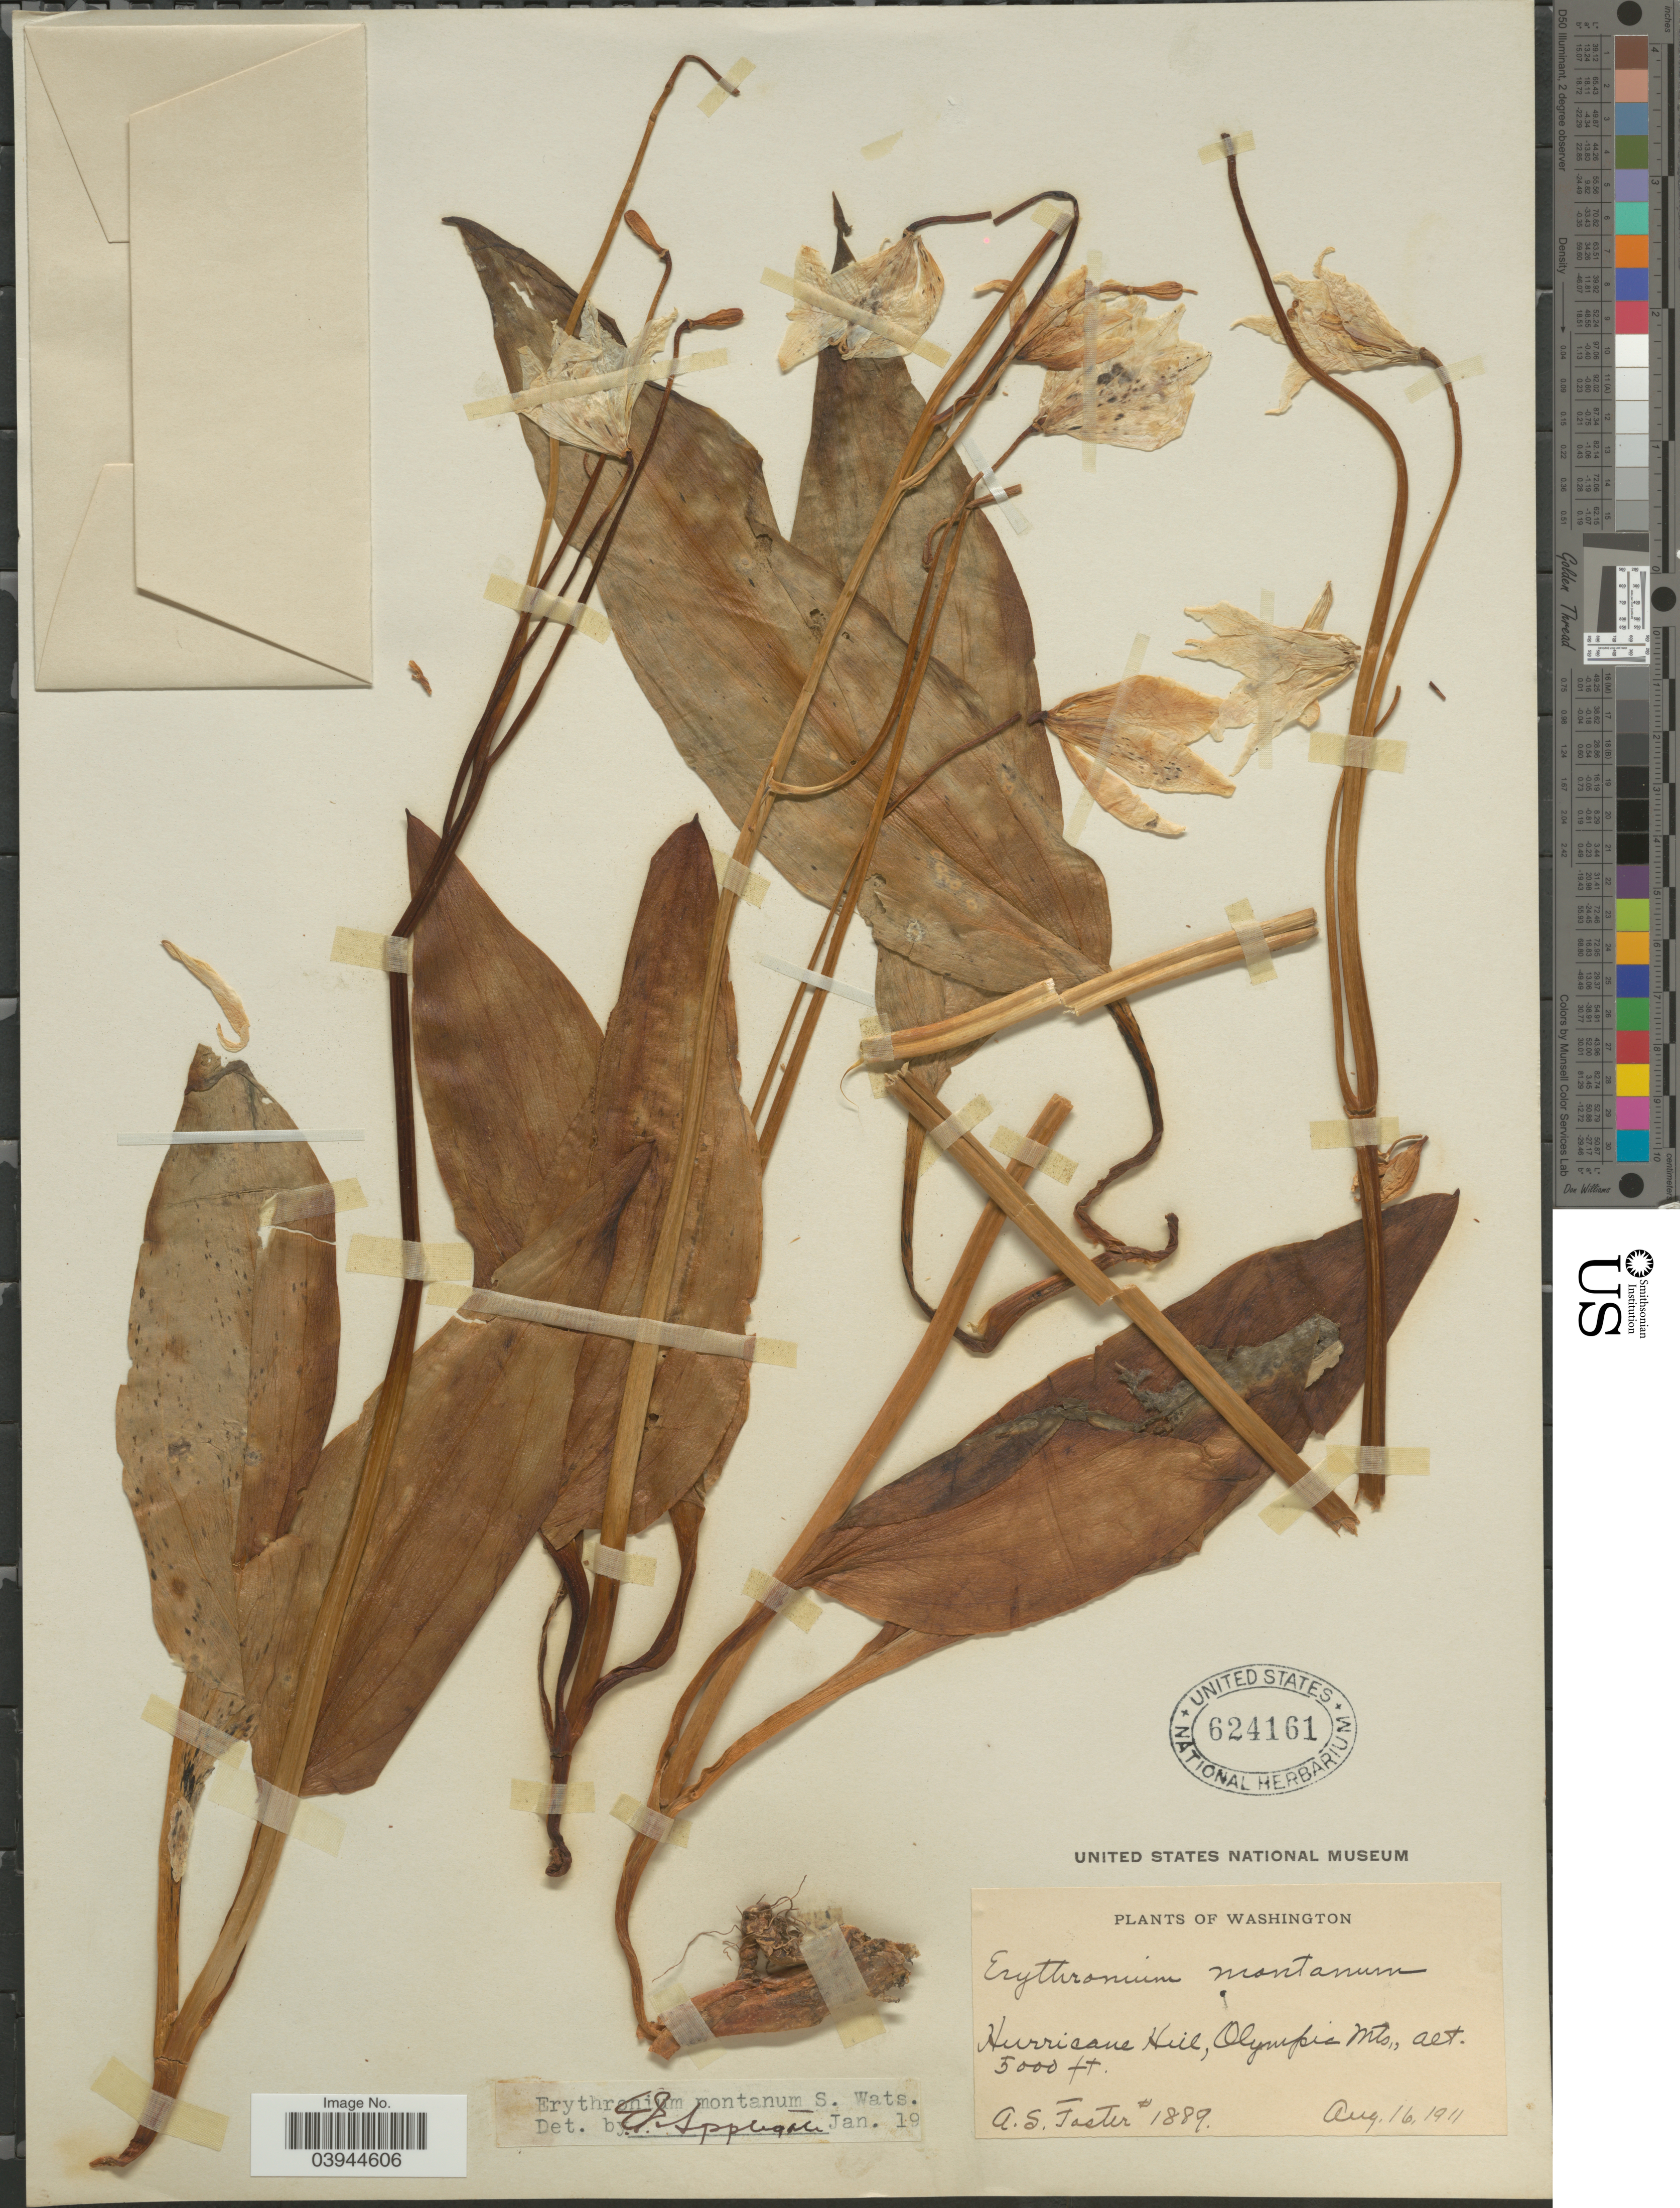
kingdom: Plantae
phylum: Tracheophyta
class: Liliopsida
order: Liliales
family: Liliaceae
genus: Erythronium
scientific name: Erythronium montanum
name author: S. Watson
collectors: A. S. Foster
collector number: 1889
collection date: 1911-08-16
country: United States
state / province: Washington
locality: Hurricane Hill, Olympic Mts.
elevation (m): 1524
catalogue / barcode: US 624161